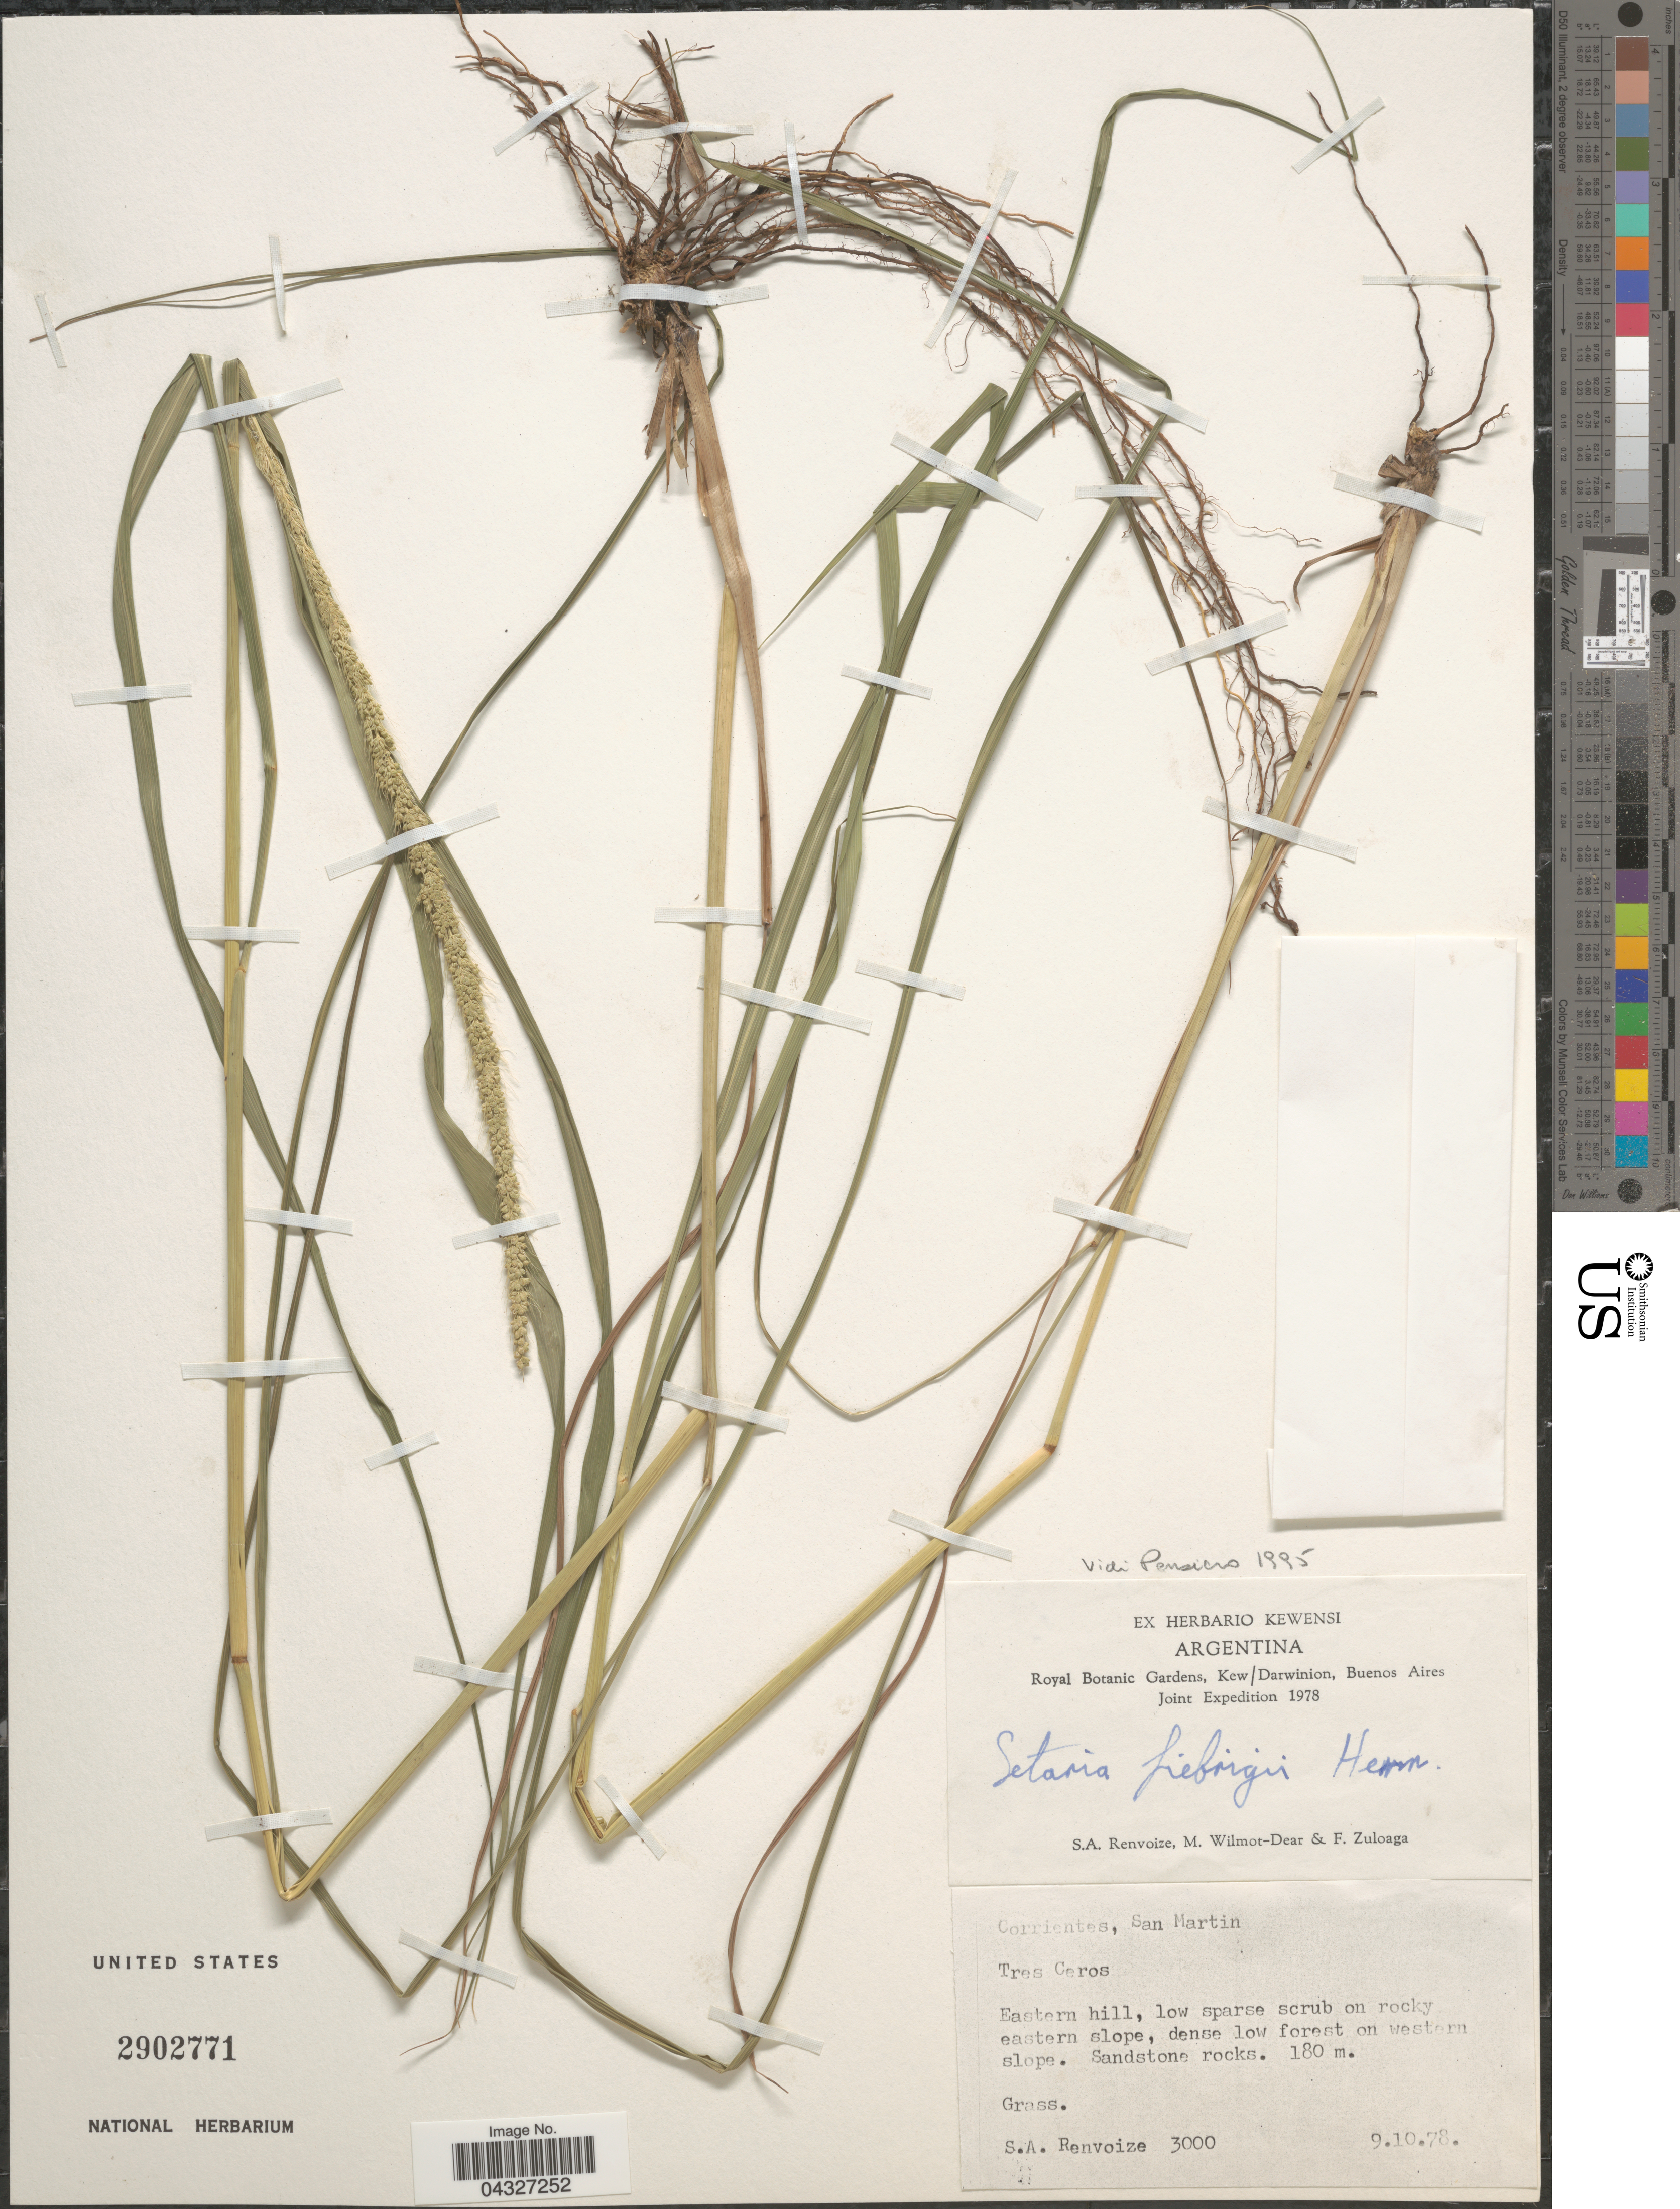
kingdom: Plantae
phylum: Tracheophyta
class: Liliopsida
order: Poales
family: Poaceae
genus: Setaria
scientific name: Setaria fiebrigii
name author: R.A.W. Herrm.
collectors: S. A. Renvoize, M. Wilmot-Dear & F. Zuloaga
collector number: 3000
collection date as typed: Transcribed d/m/y: 9/10/78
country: Argentina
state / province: Corrientes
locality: Royal Botanic Gardens, Kew/Darwinion, Buenos Aires Joint Expedition 1978. Corrientes, San Martin. Tres Ceros. Eastern hill, low sparse scrub on rocky eastern slope, dense low forest on western slope.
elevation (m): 180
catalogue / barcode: US 2902771